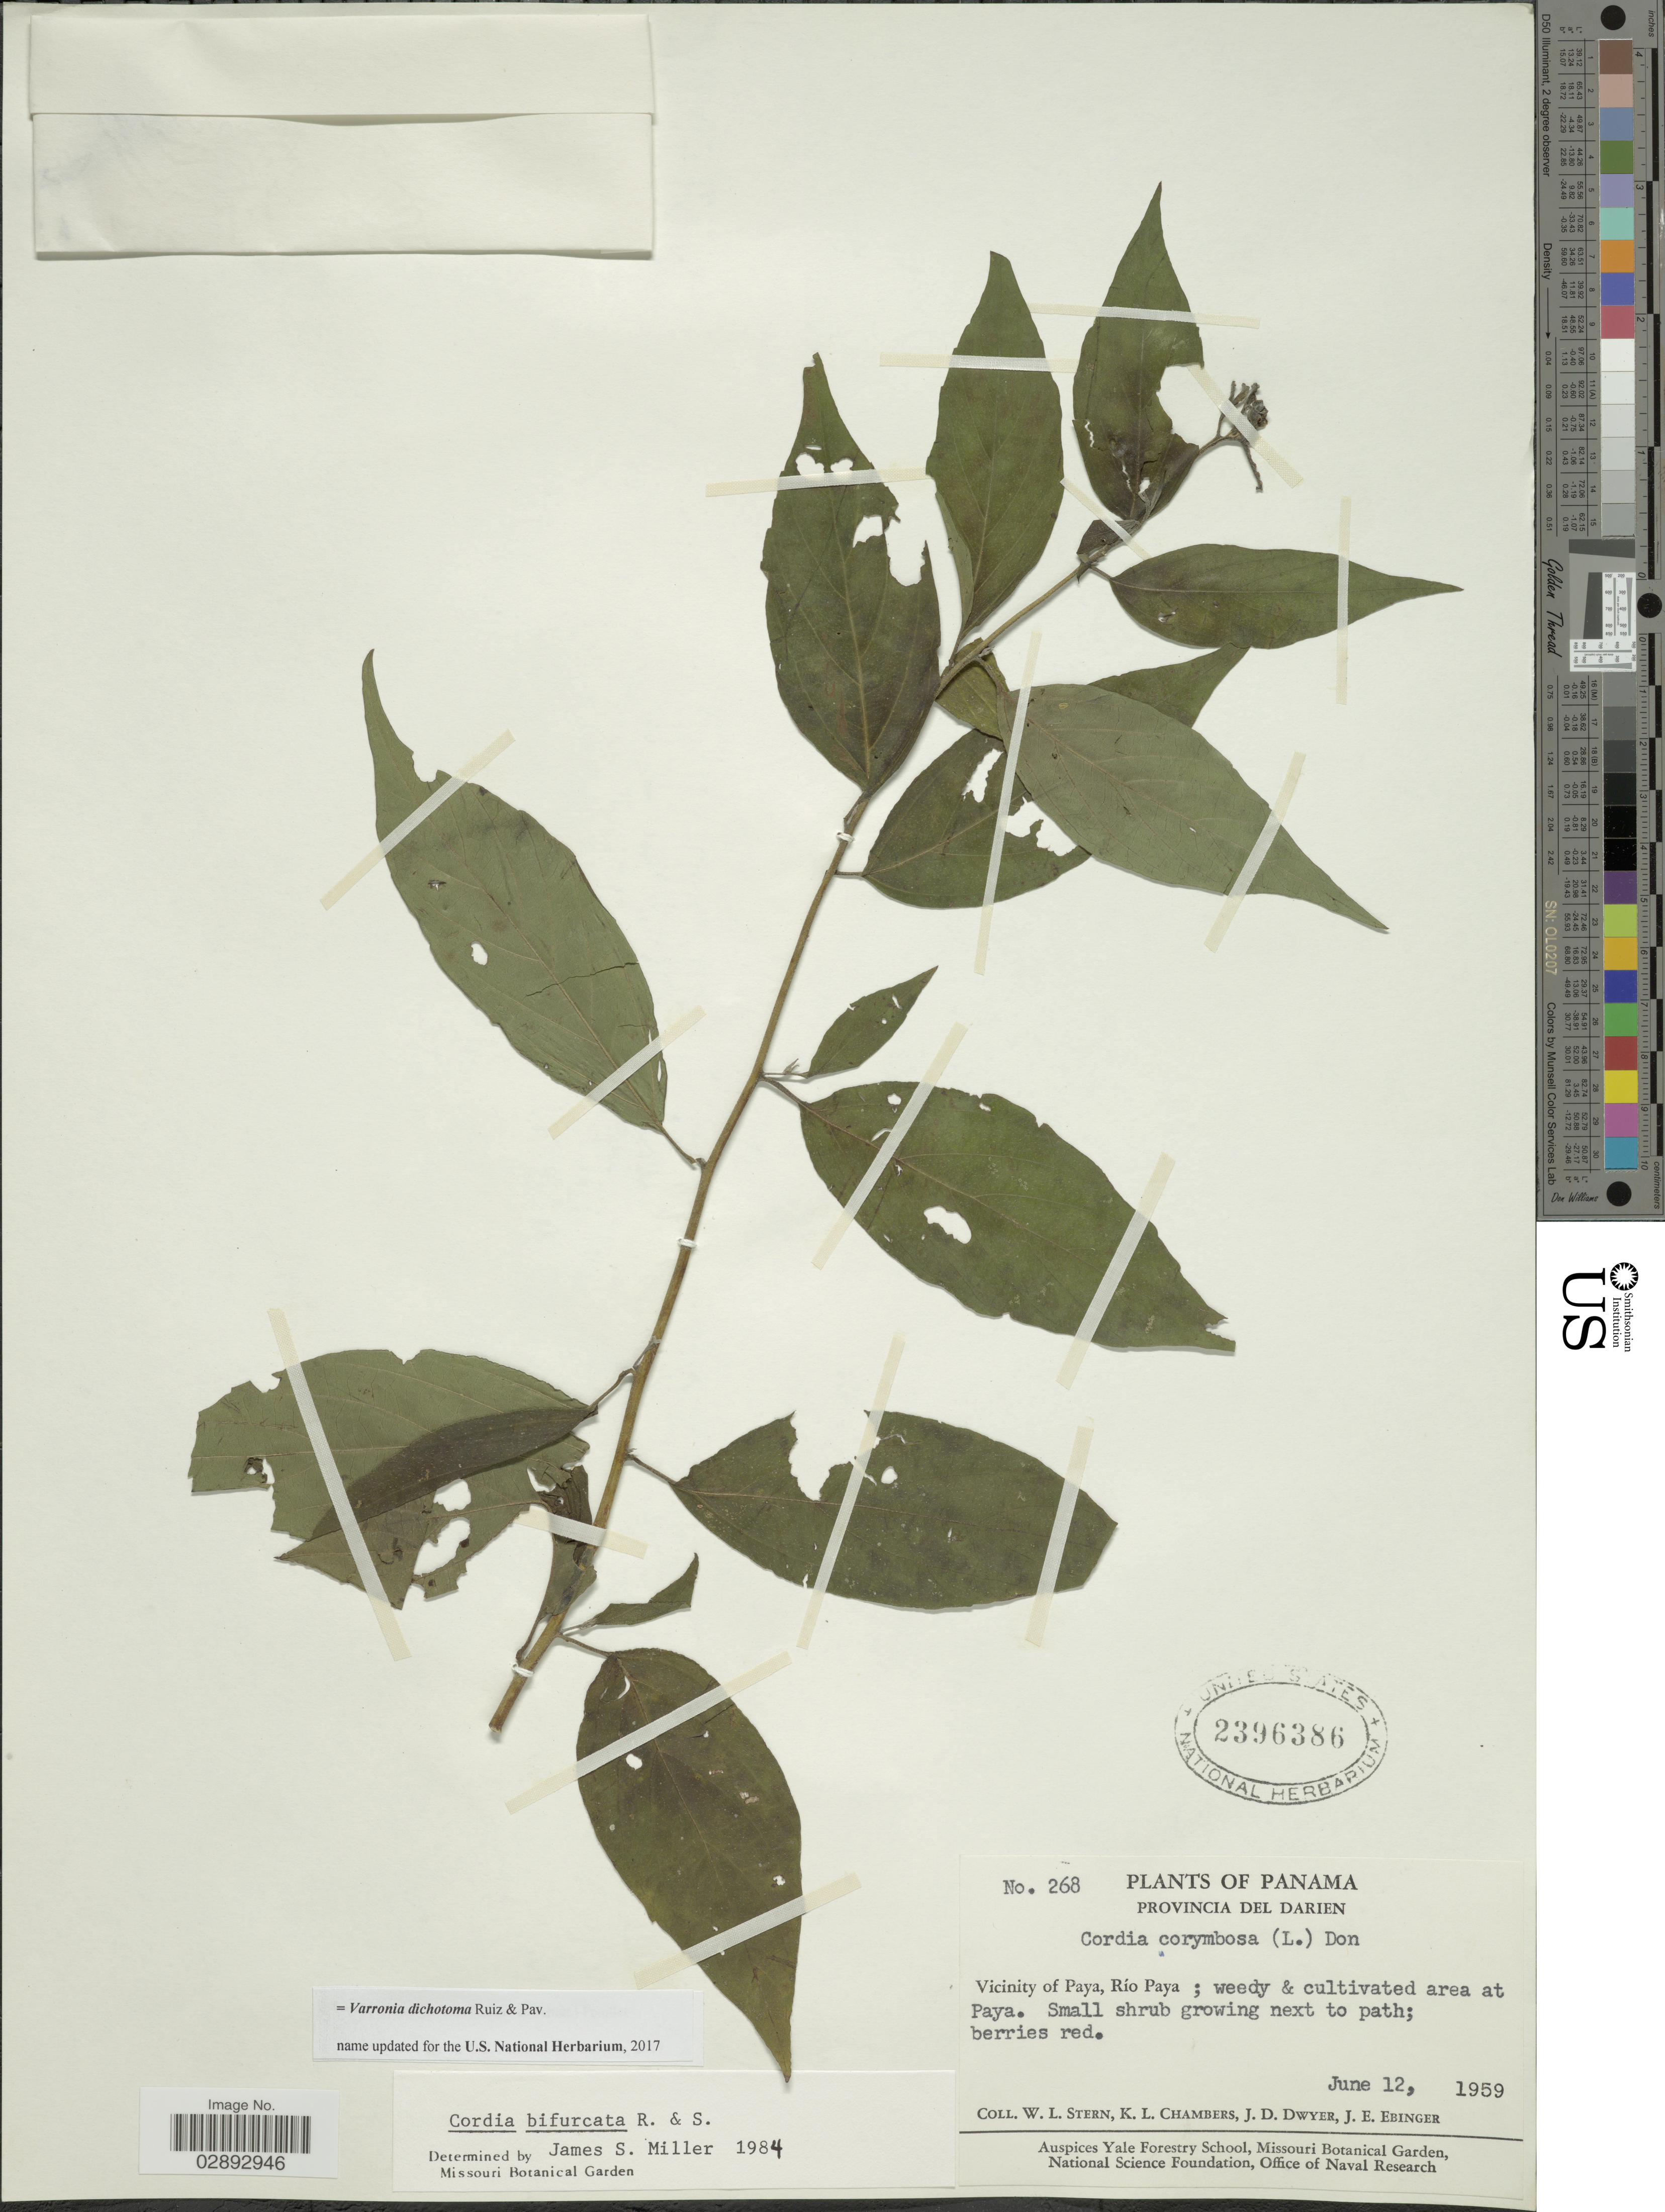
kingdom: Plantae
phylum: Tracheophyta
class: Magnoliopsida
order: Boraginales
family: Cordiaceae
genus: Varronia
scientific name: Varronia dichotoma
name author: Ruiz & Pav.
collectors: W. L. Stern, K. Chambers, J. D. Dwyer & J. Ebinger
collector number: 268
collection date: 1959-06-12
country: Panama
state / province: Darién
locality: Provincia del Darien. Vicinity of Paya, Río Paya; weedy & cultivated area at Paya.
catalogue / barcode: US 2396386